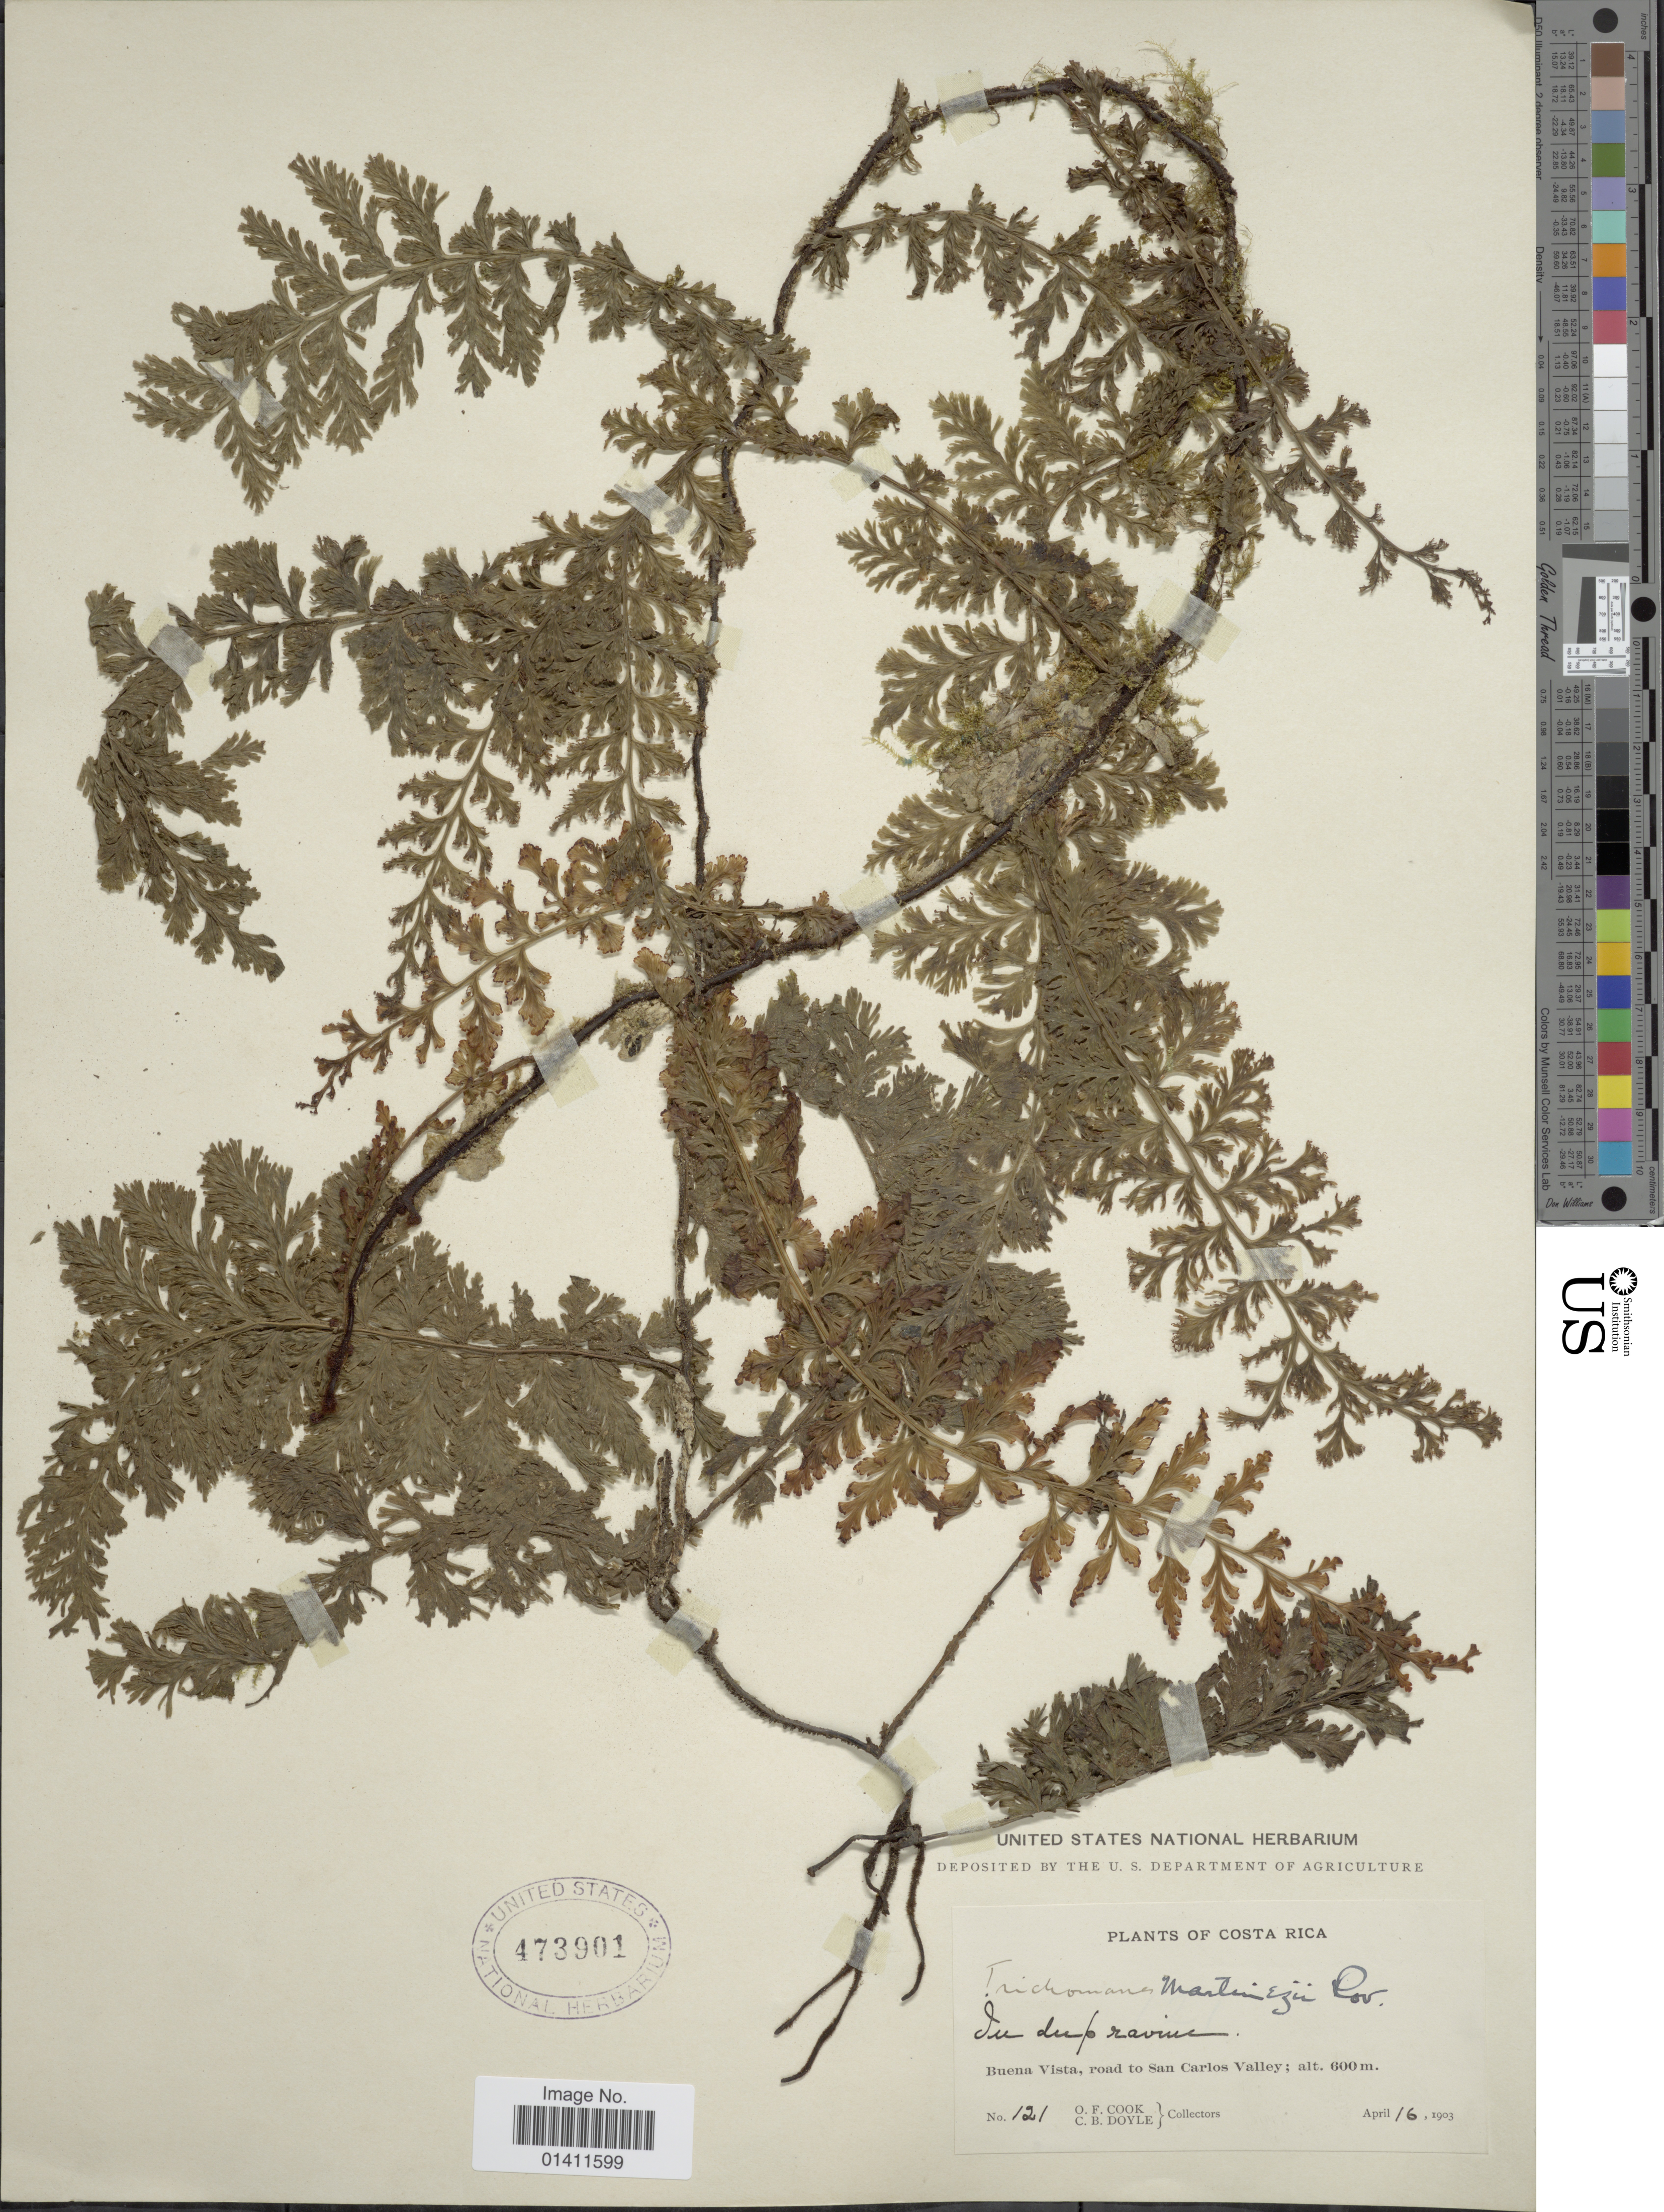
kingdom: Plantae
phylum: Tracheophyta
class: Polypodiopsida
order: Hymenophyllales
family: Hymenophyllaceae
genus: Vandenboschia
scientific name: Vandenboschia collariata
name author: (Bosch) Ebihara & K. Iwats.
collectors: O. F. Cook & C. Doyle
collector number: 121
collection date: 1903-04-16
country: Costa Rica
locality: Buena Vista, road to San Carlos Valley.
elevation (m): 600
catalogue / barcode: US 473901